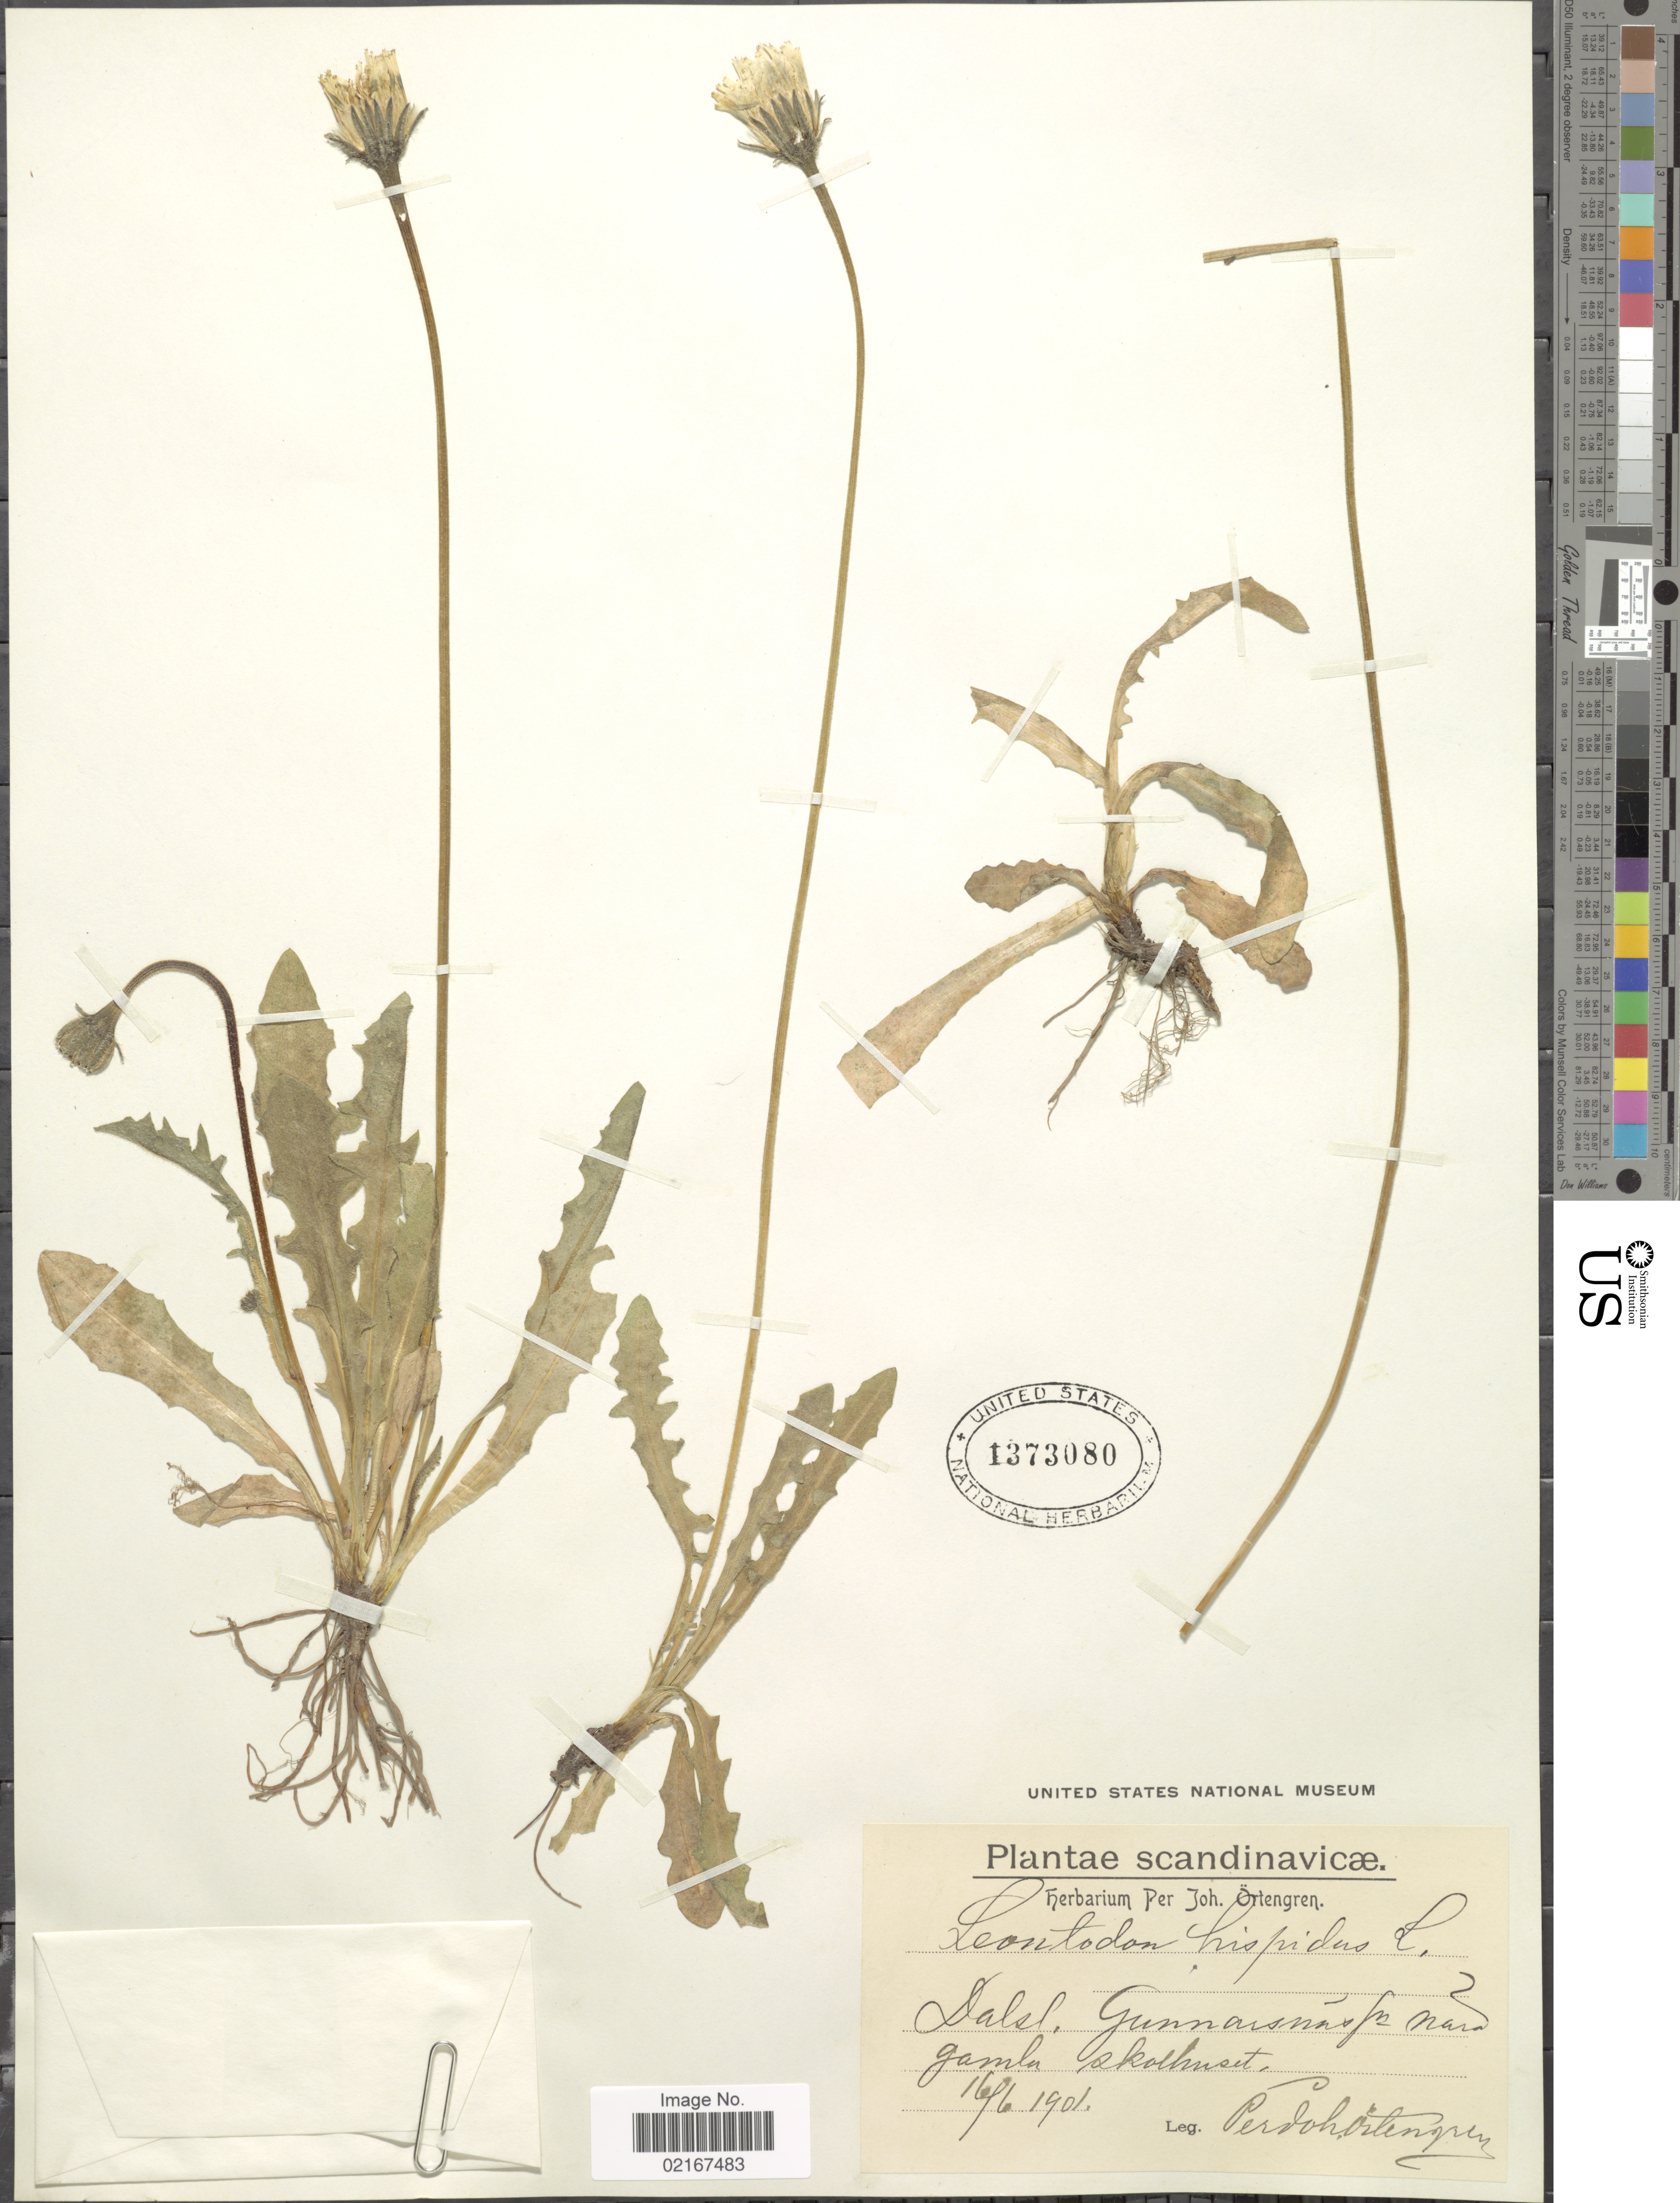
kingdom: Plantae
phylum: Tracheophyta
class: Magnoliopsida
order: Asterales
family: Asteraceae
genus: Leontodon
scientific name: Leontodon hispidus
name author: L.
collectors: Perdohortengren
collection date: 1901-06-16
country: Sweden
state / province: Gotland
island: Gotland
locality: Scandinavicae, Dalsl. Gunnarsnas sn.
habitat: nara gamla skolhuset.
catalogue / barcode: US 1373080